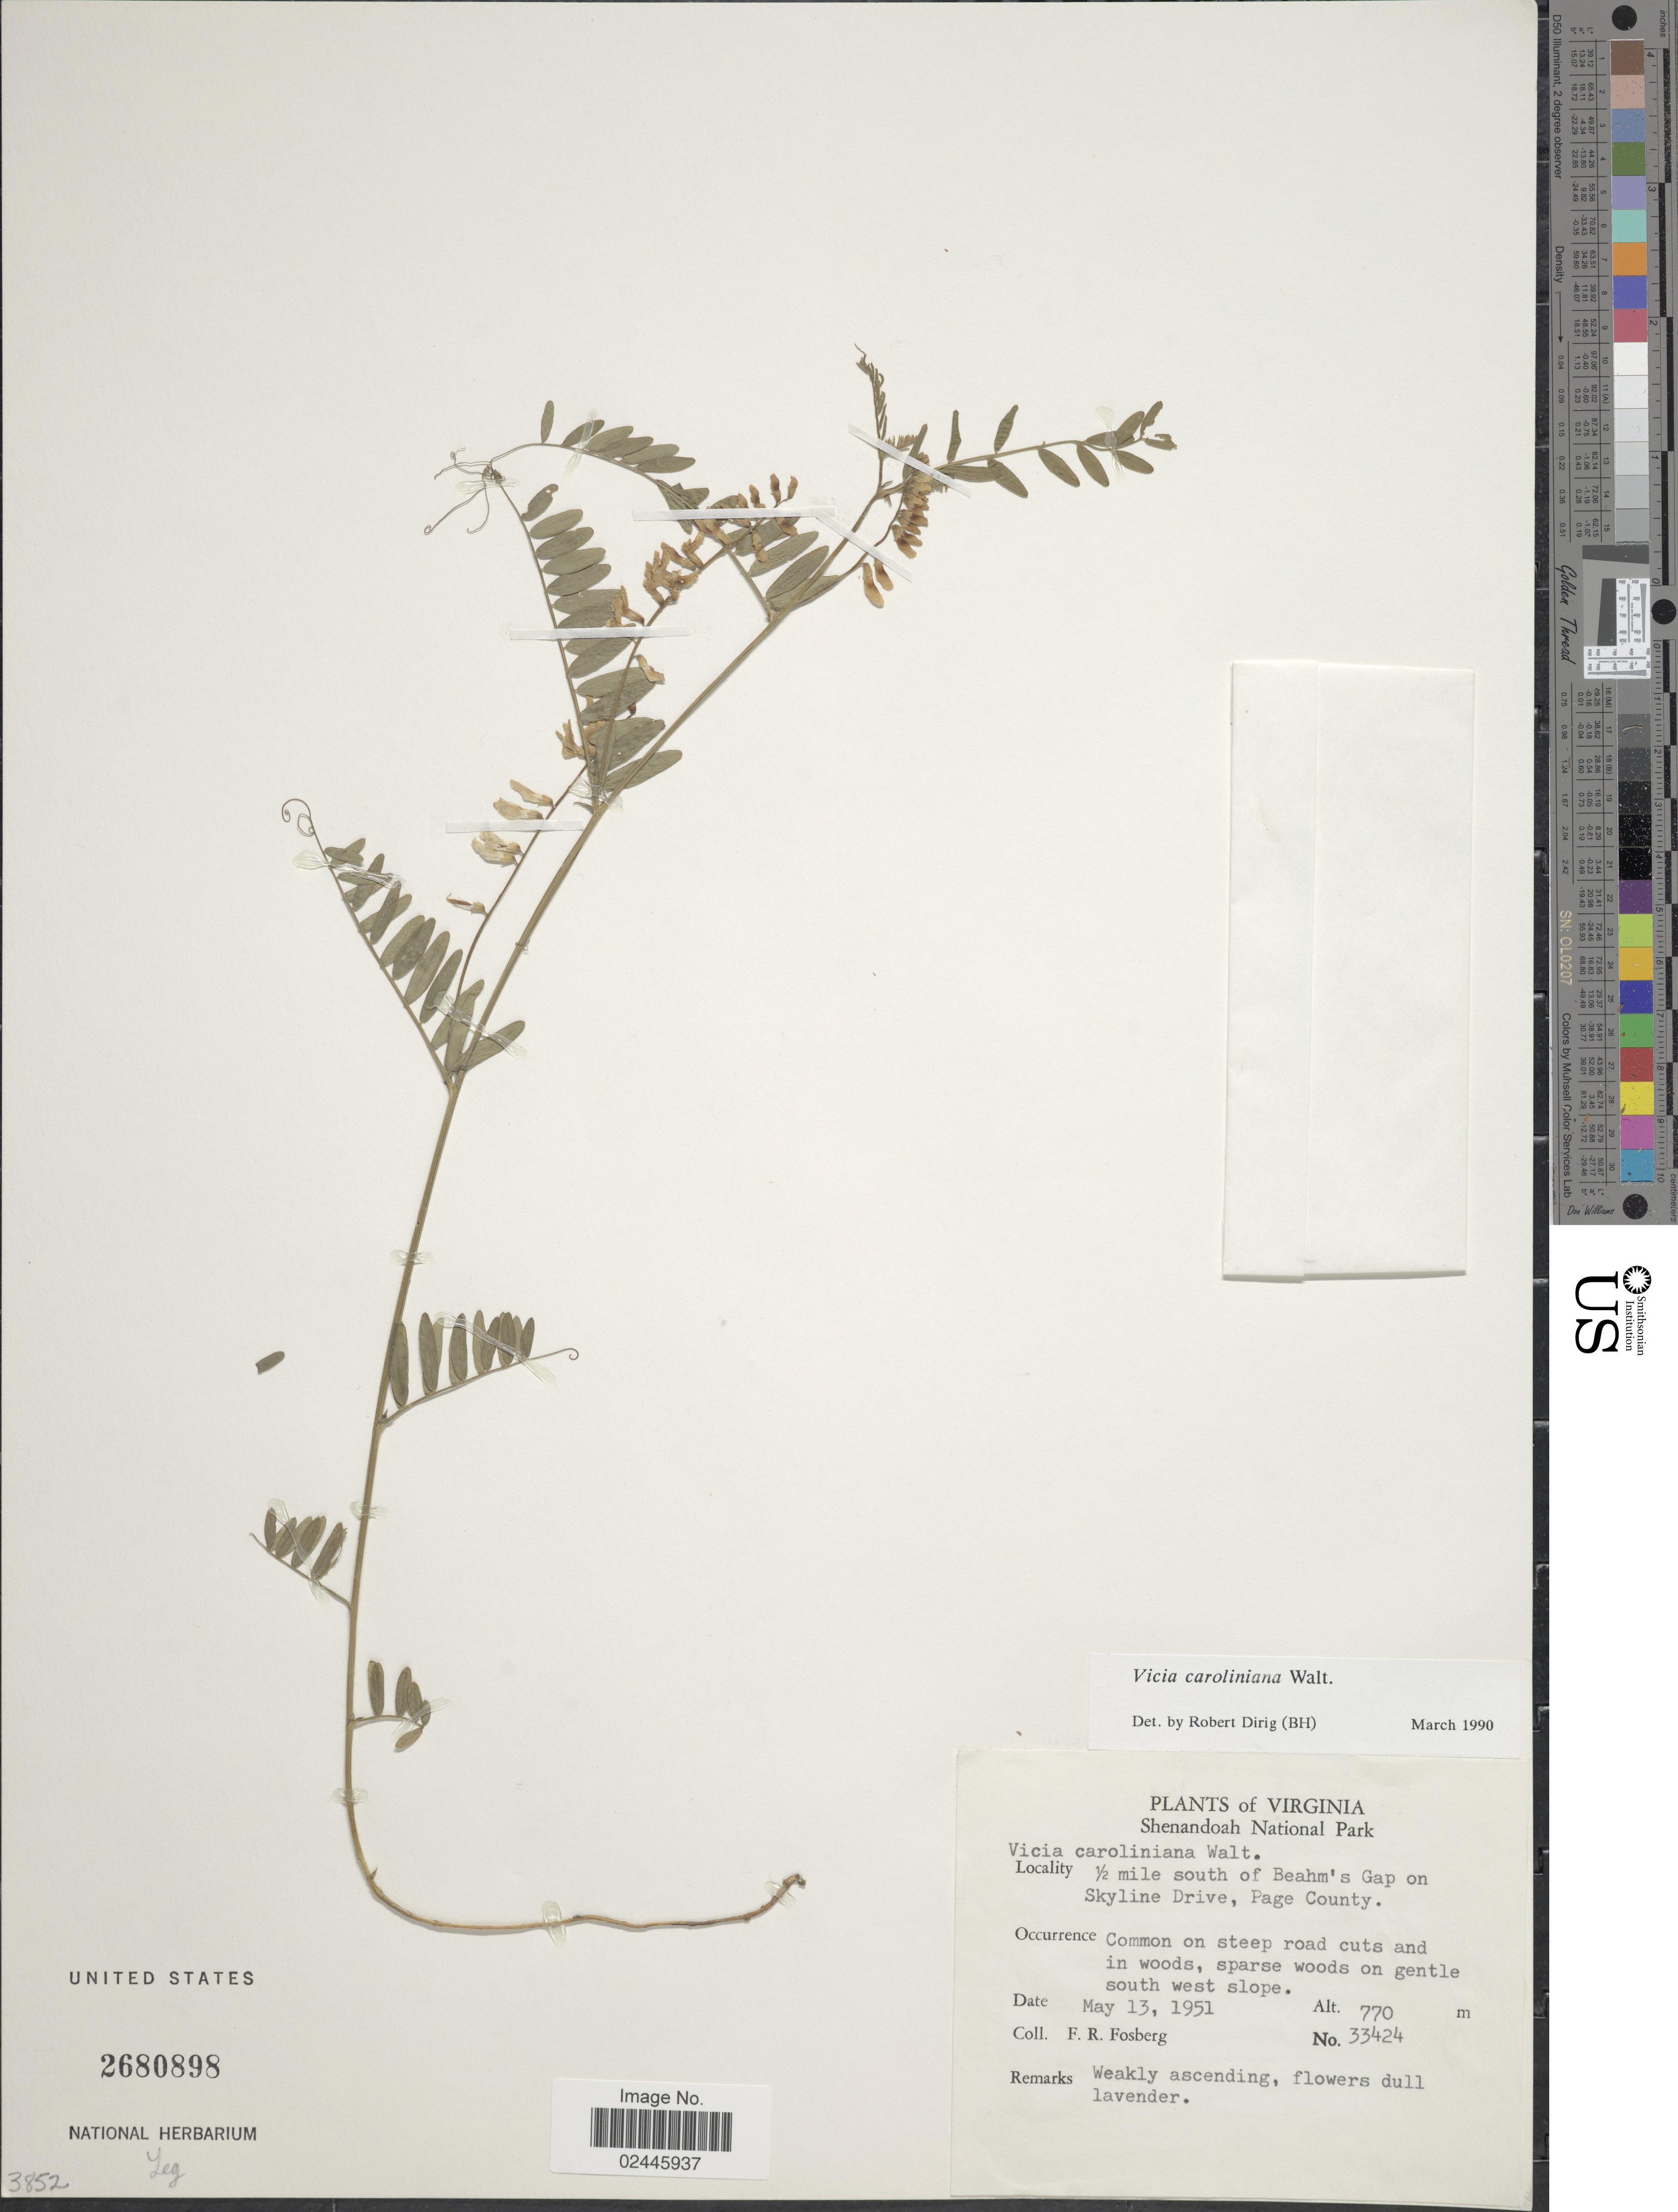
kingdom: Plantae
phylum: Tracheophyta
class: Magnoliopsida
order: Fabales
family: Fabaceae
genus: Vicia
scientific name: Vicia caroliniana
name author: Walter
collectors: F. R. Fosberg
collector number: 33424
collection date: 1951-05-13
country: United States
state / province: Virginia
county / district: Page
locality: Shenandoah National Park, 1/2 mile south of Beahm's Gap on Skyline Drive, Page County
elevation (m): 770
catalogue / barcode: US 2680898